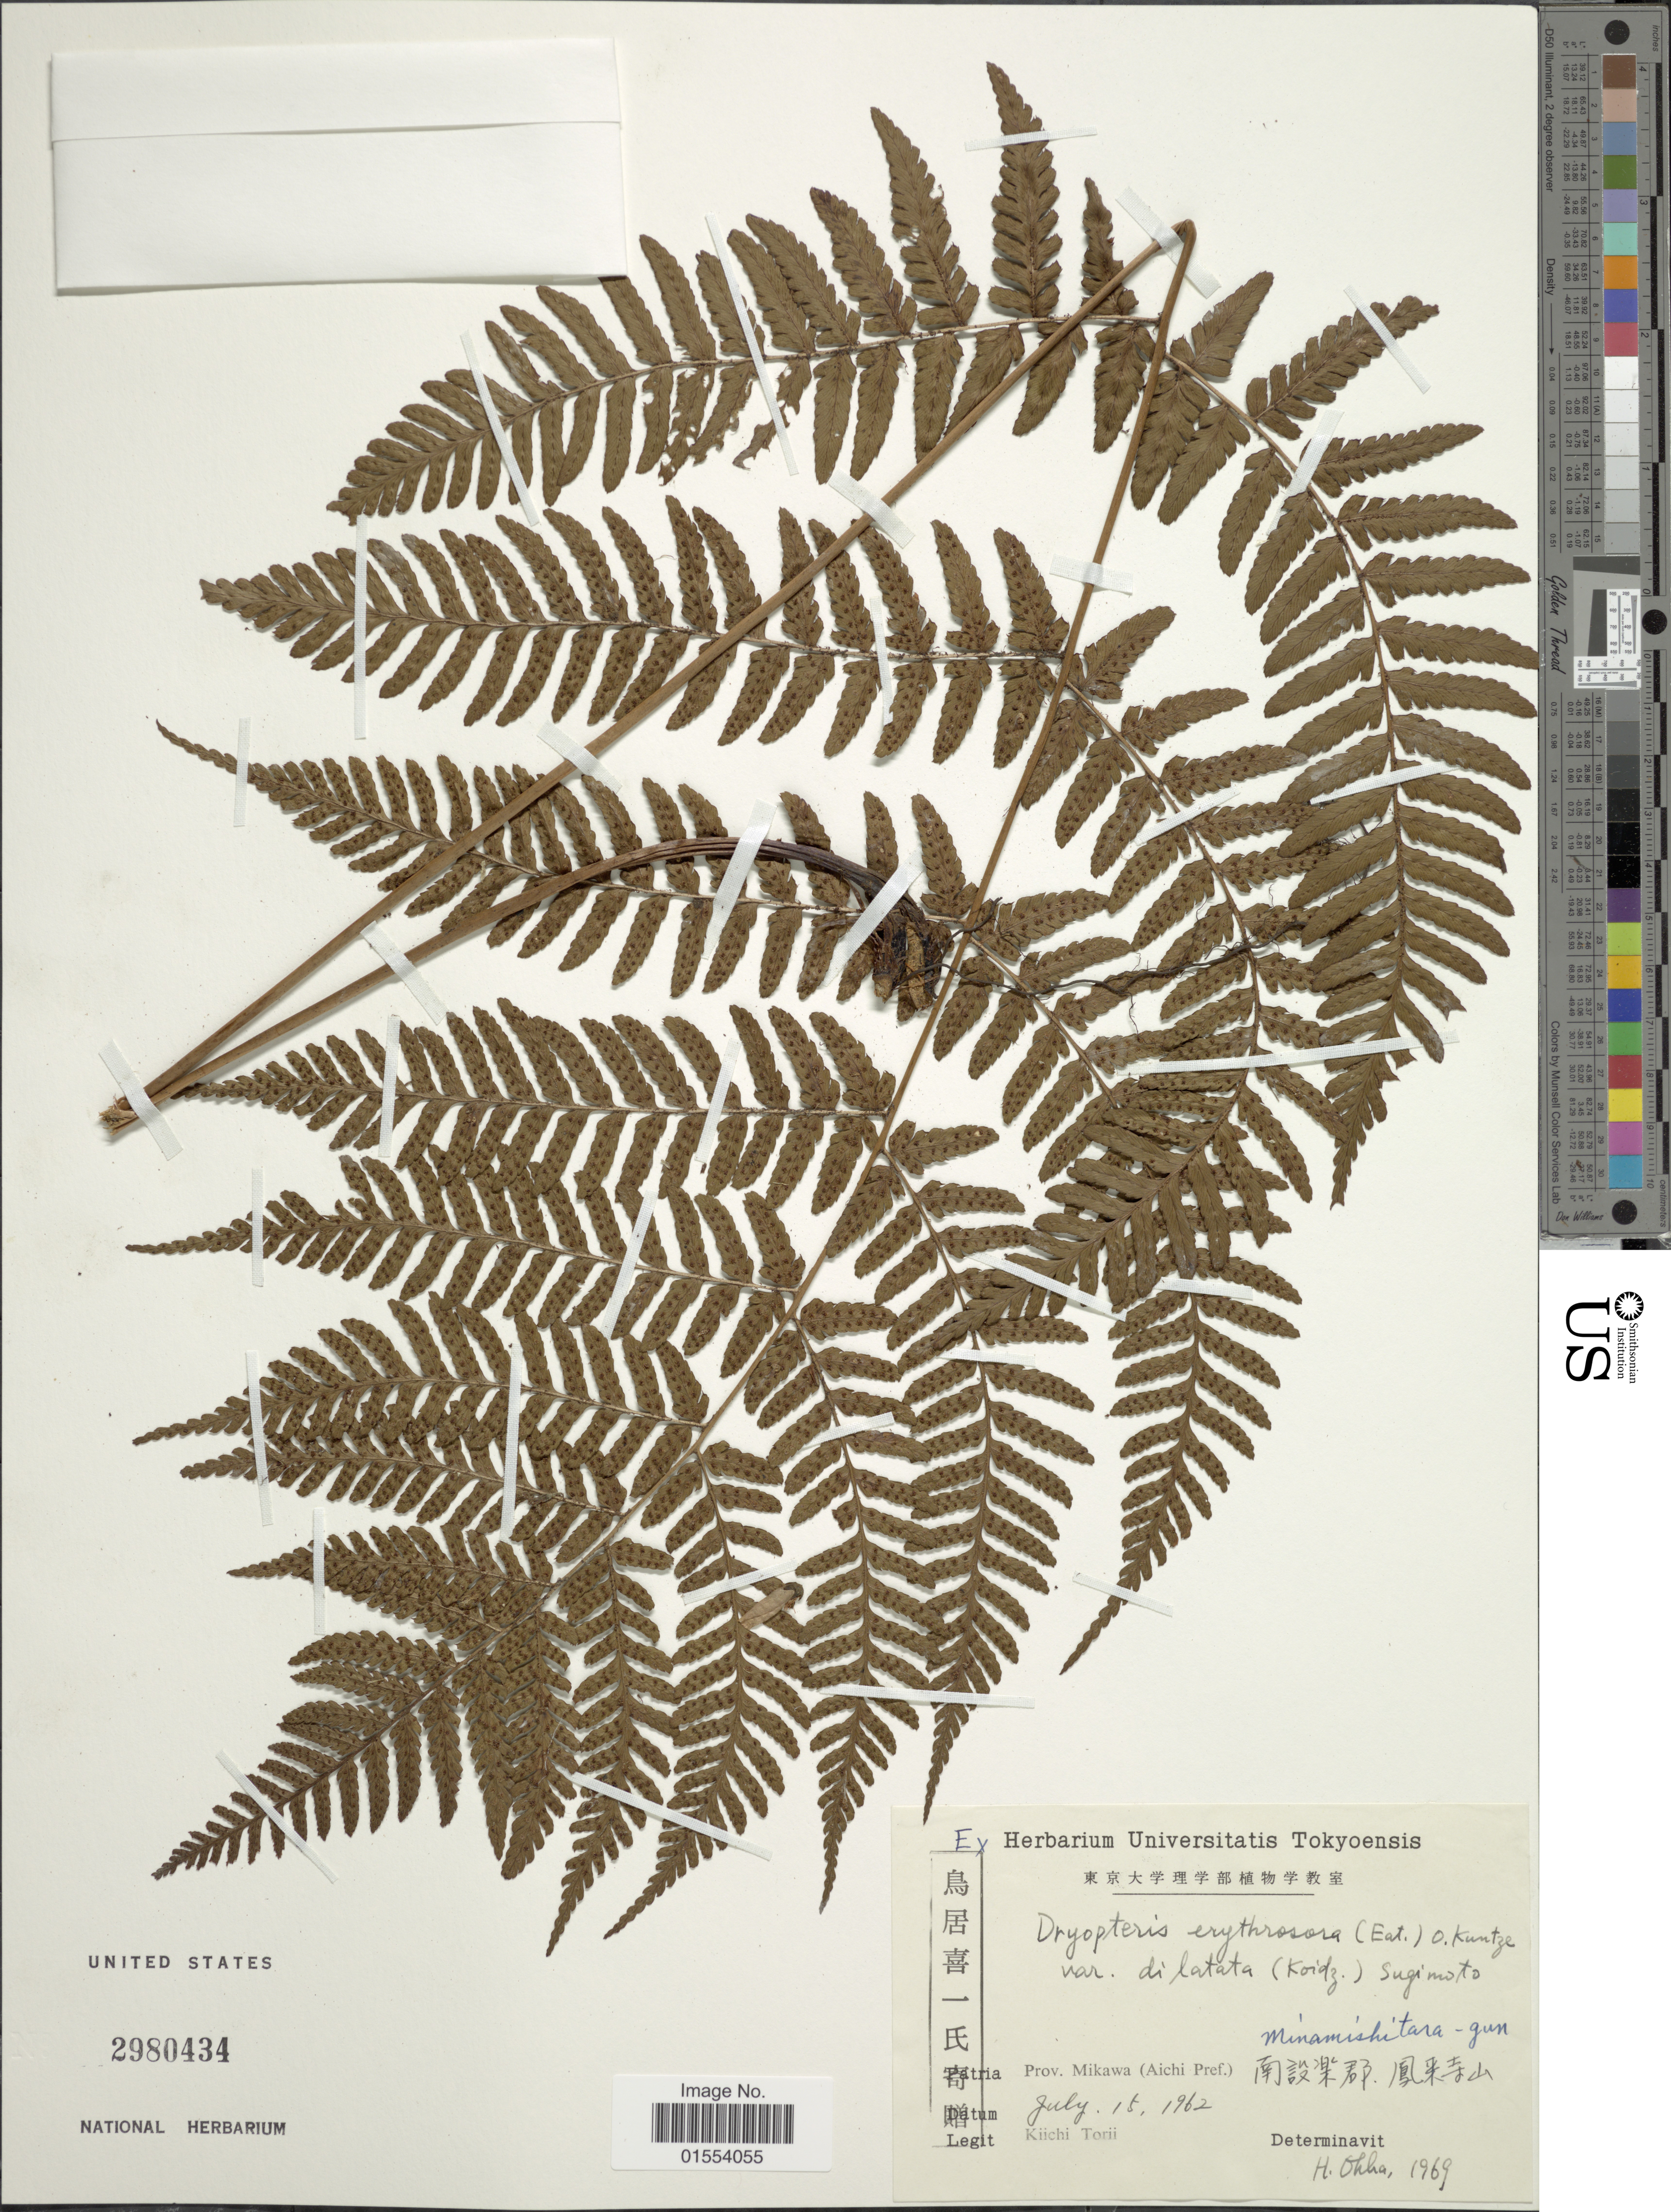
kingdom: Plantae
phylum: Tracheophyta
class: Polypodiopsida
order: Polypodiales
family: Dryopteridaceae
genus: Dryopteris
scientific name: Dryopteris erythrosora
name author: (D.C. Eaton) Kuntze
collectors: K. Torii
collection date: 1962-07-15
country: Japan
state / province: Aiti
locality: Patria Prov. Mikawa (Aichi Pref.), Minamishitara-gun. X.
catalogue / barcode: US 2980434